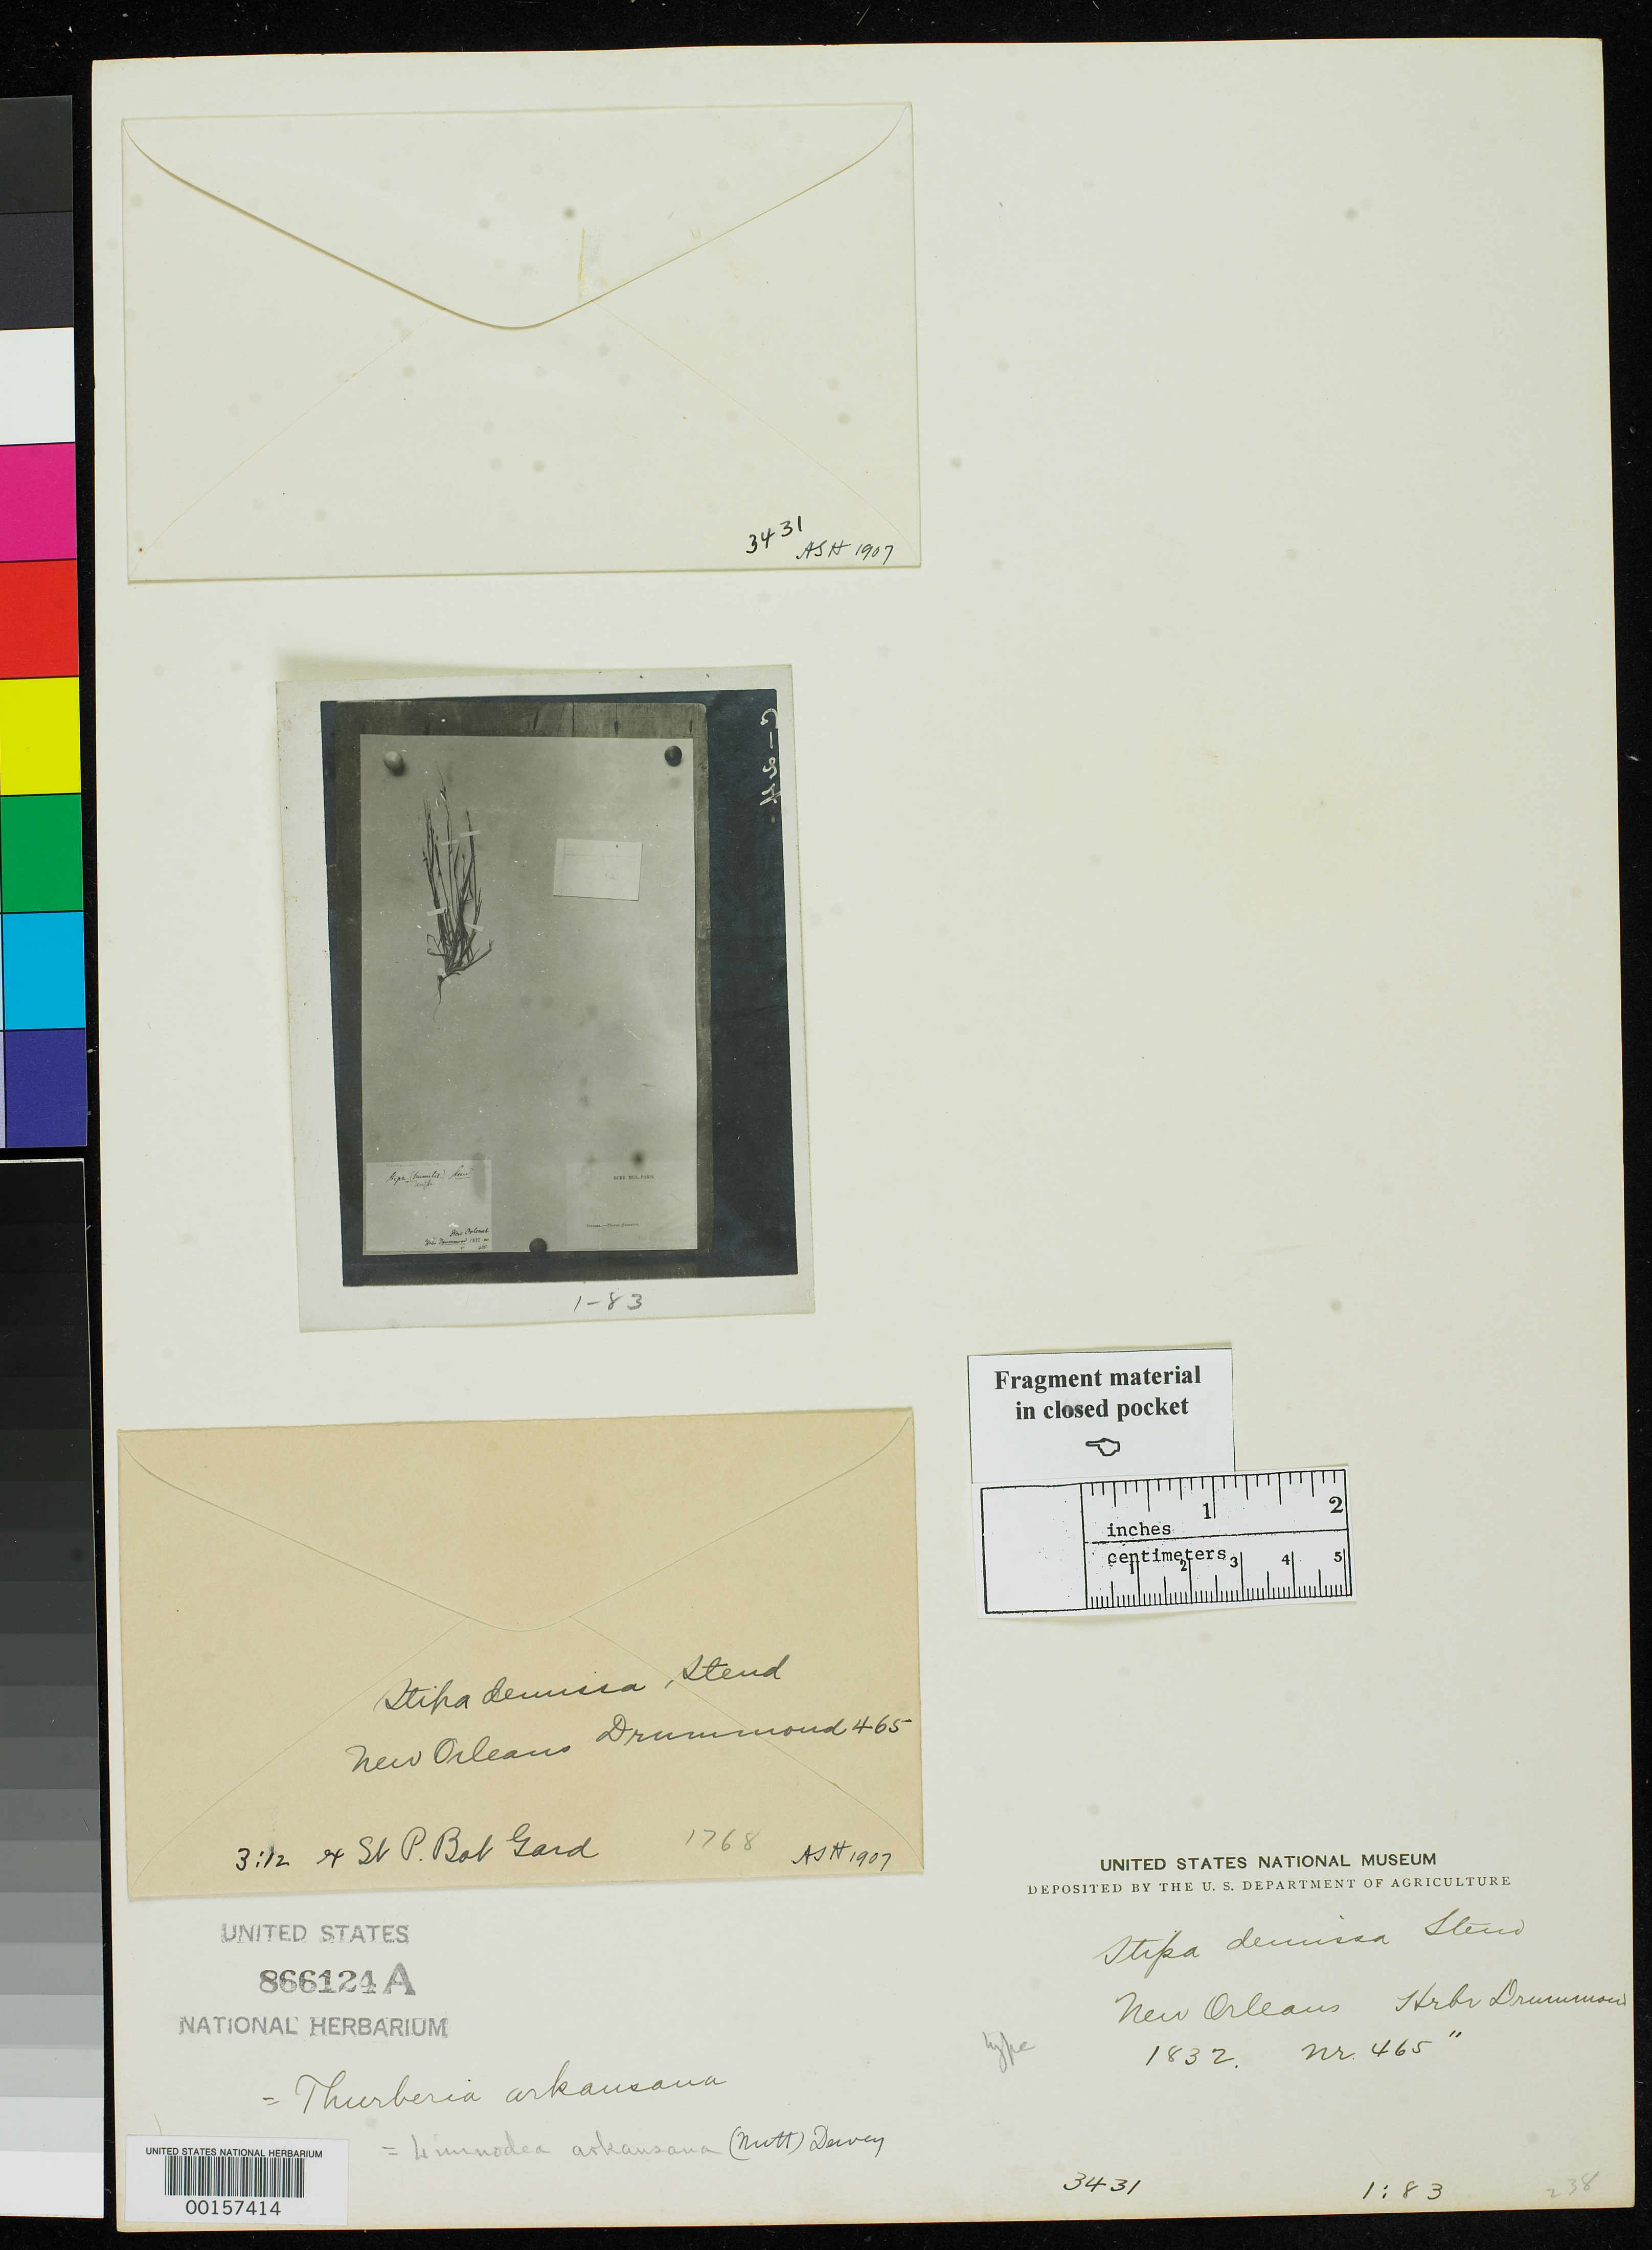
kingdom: Plantae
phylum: Tracheophyta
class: Liliopsida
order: Poales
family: Poaceae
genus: Stipa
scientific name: Stipa demissa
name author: Steud.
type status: Type Fragment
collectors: T. Drummond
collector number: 465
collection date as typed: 1832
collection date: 1832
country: United States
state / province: Louisiana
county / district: Orleans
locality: New Orleans.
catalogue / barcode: US 866124A